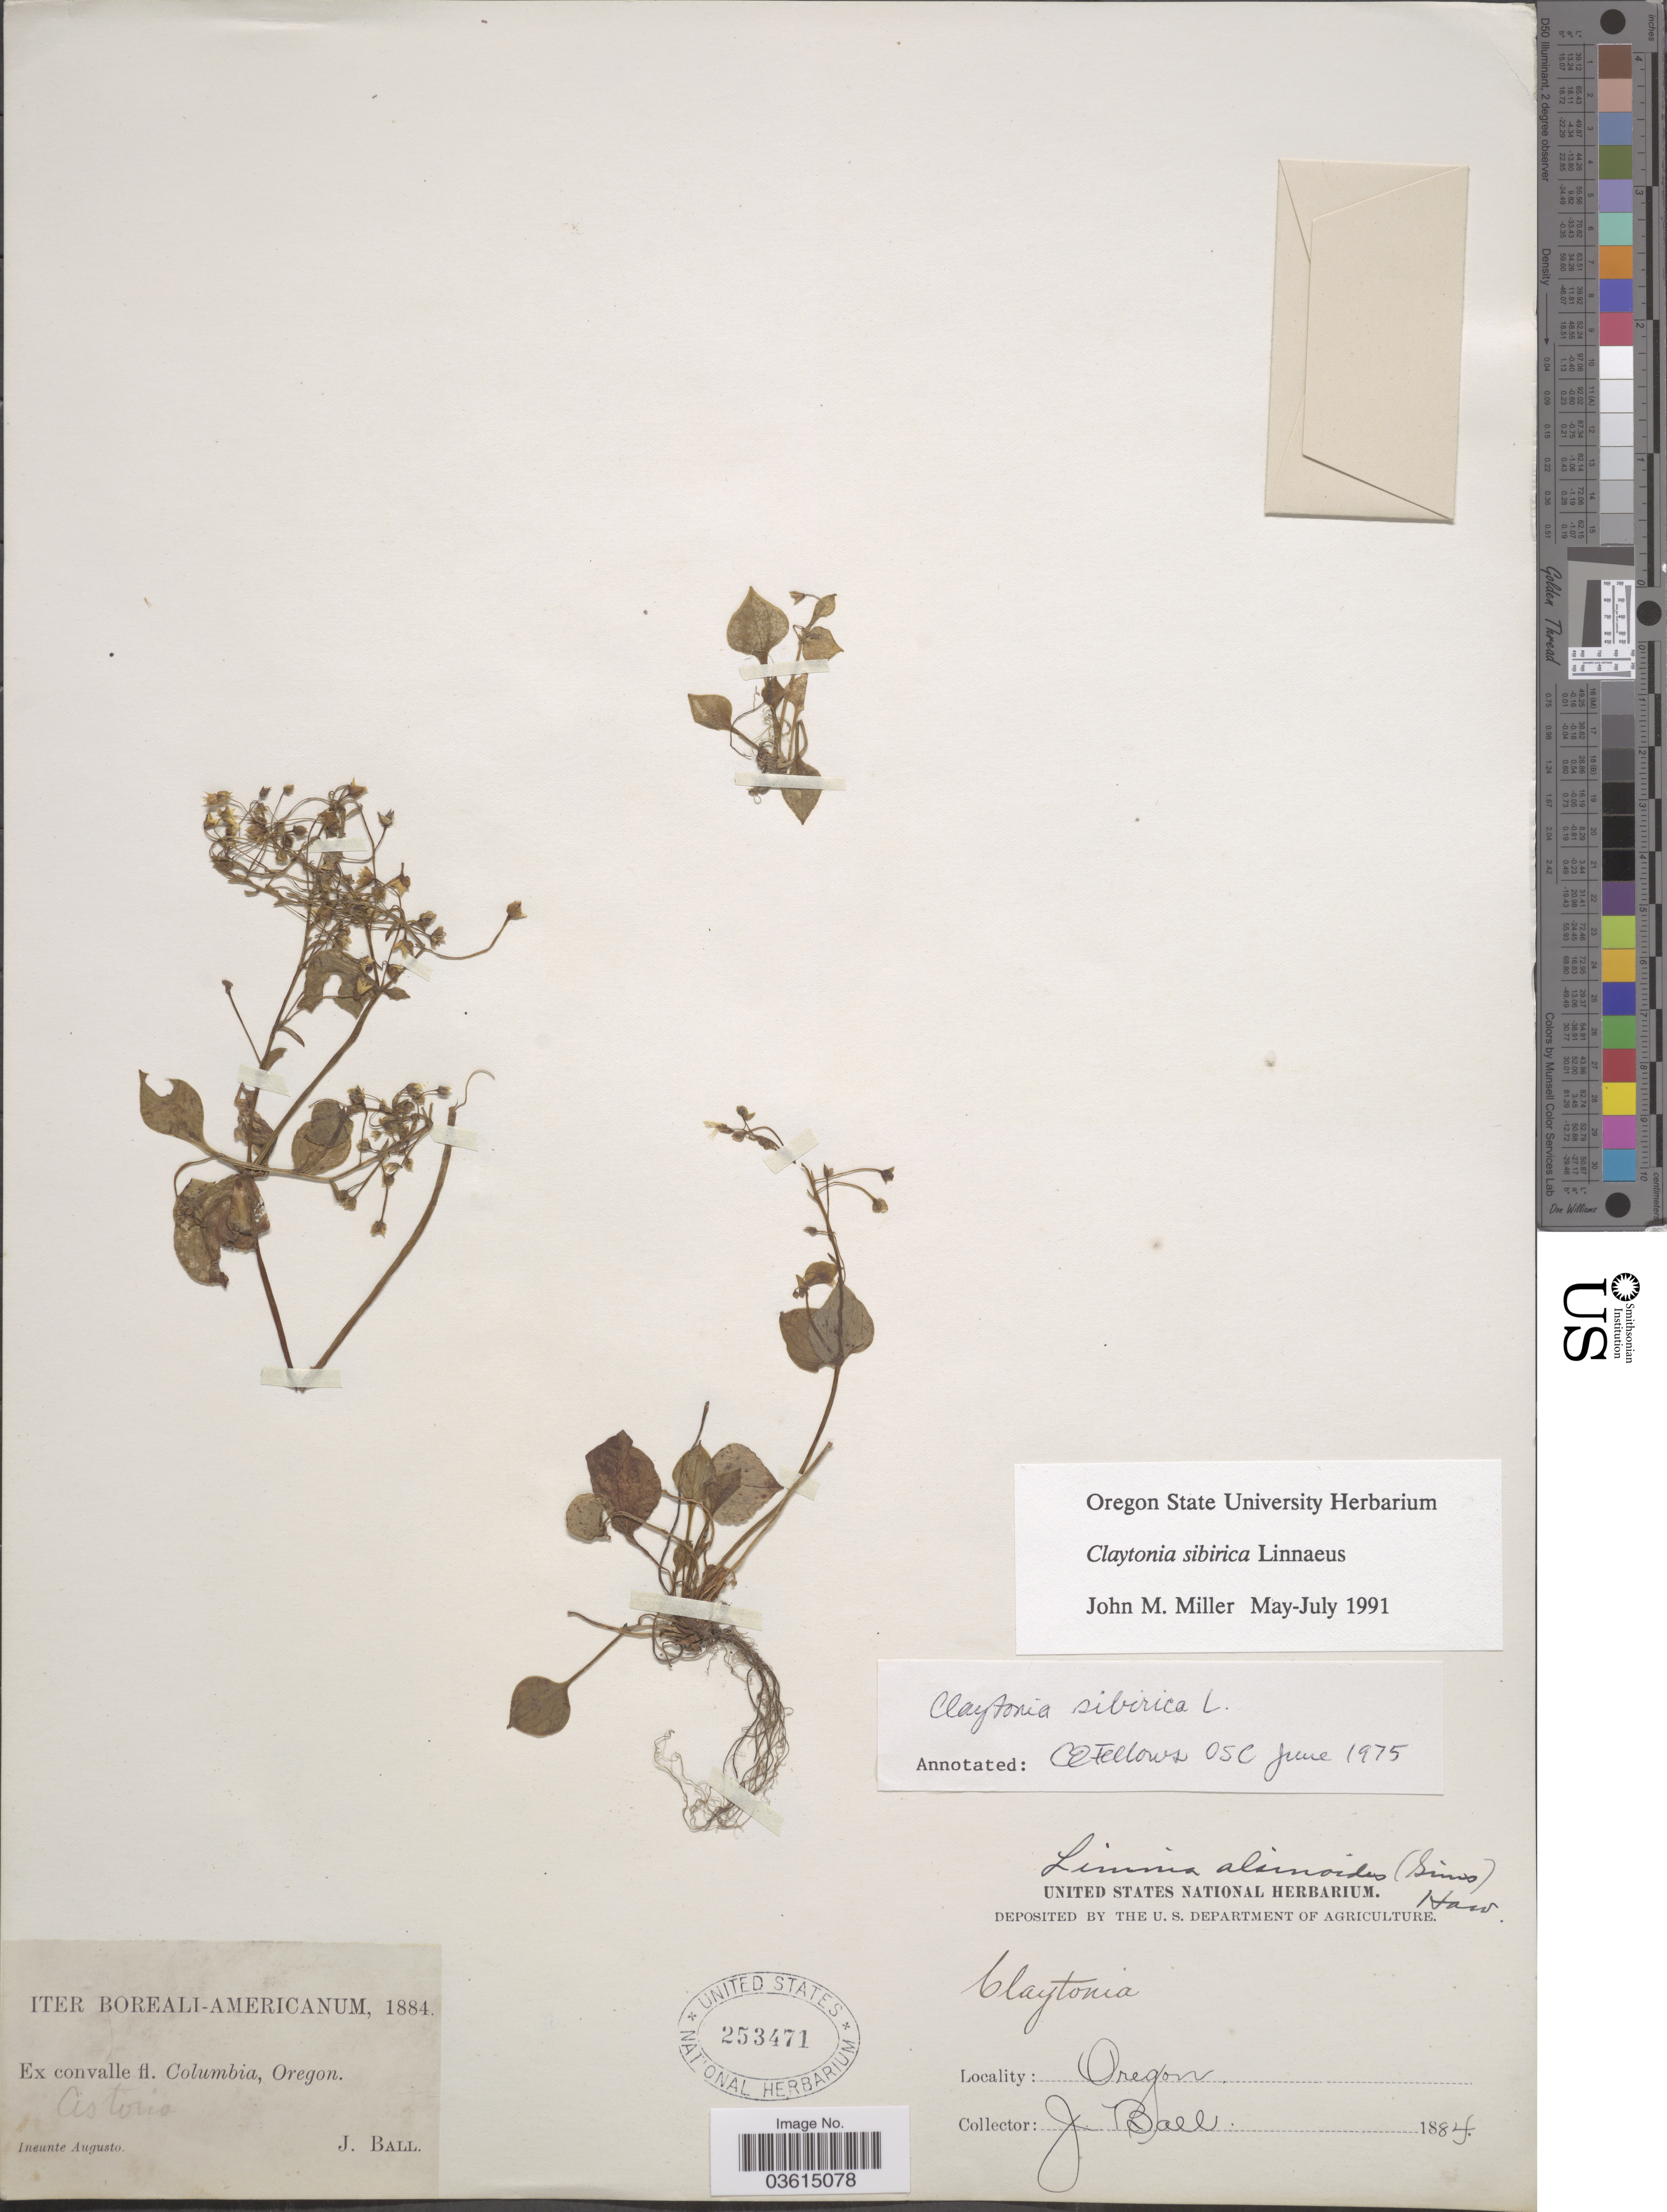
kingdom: Plantae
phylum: Tracheophyta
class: Magnoliopsida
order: Caryophyllales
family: Montiaceae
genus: Claytonia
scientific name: Claytonia sibirica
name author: L.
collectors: J. Ball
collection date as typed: Ineunte Augusto 1884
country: United States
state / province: Oregon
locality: Ex convalle fl. Columbia.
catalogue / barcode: US 253471